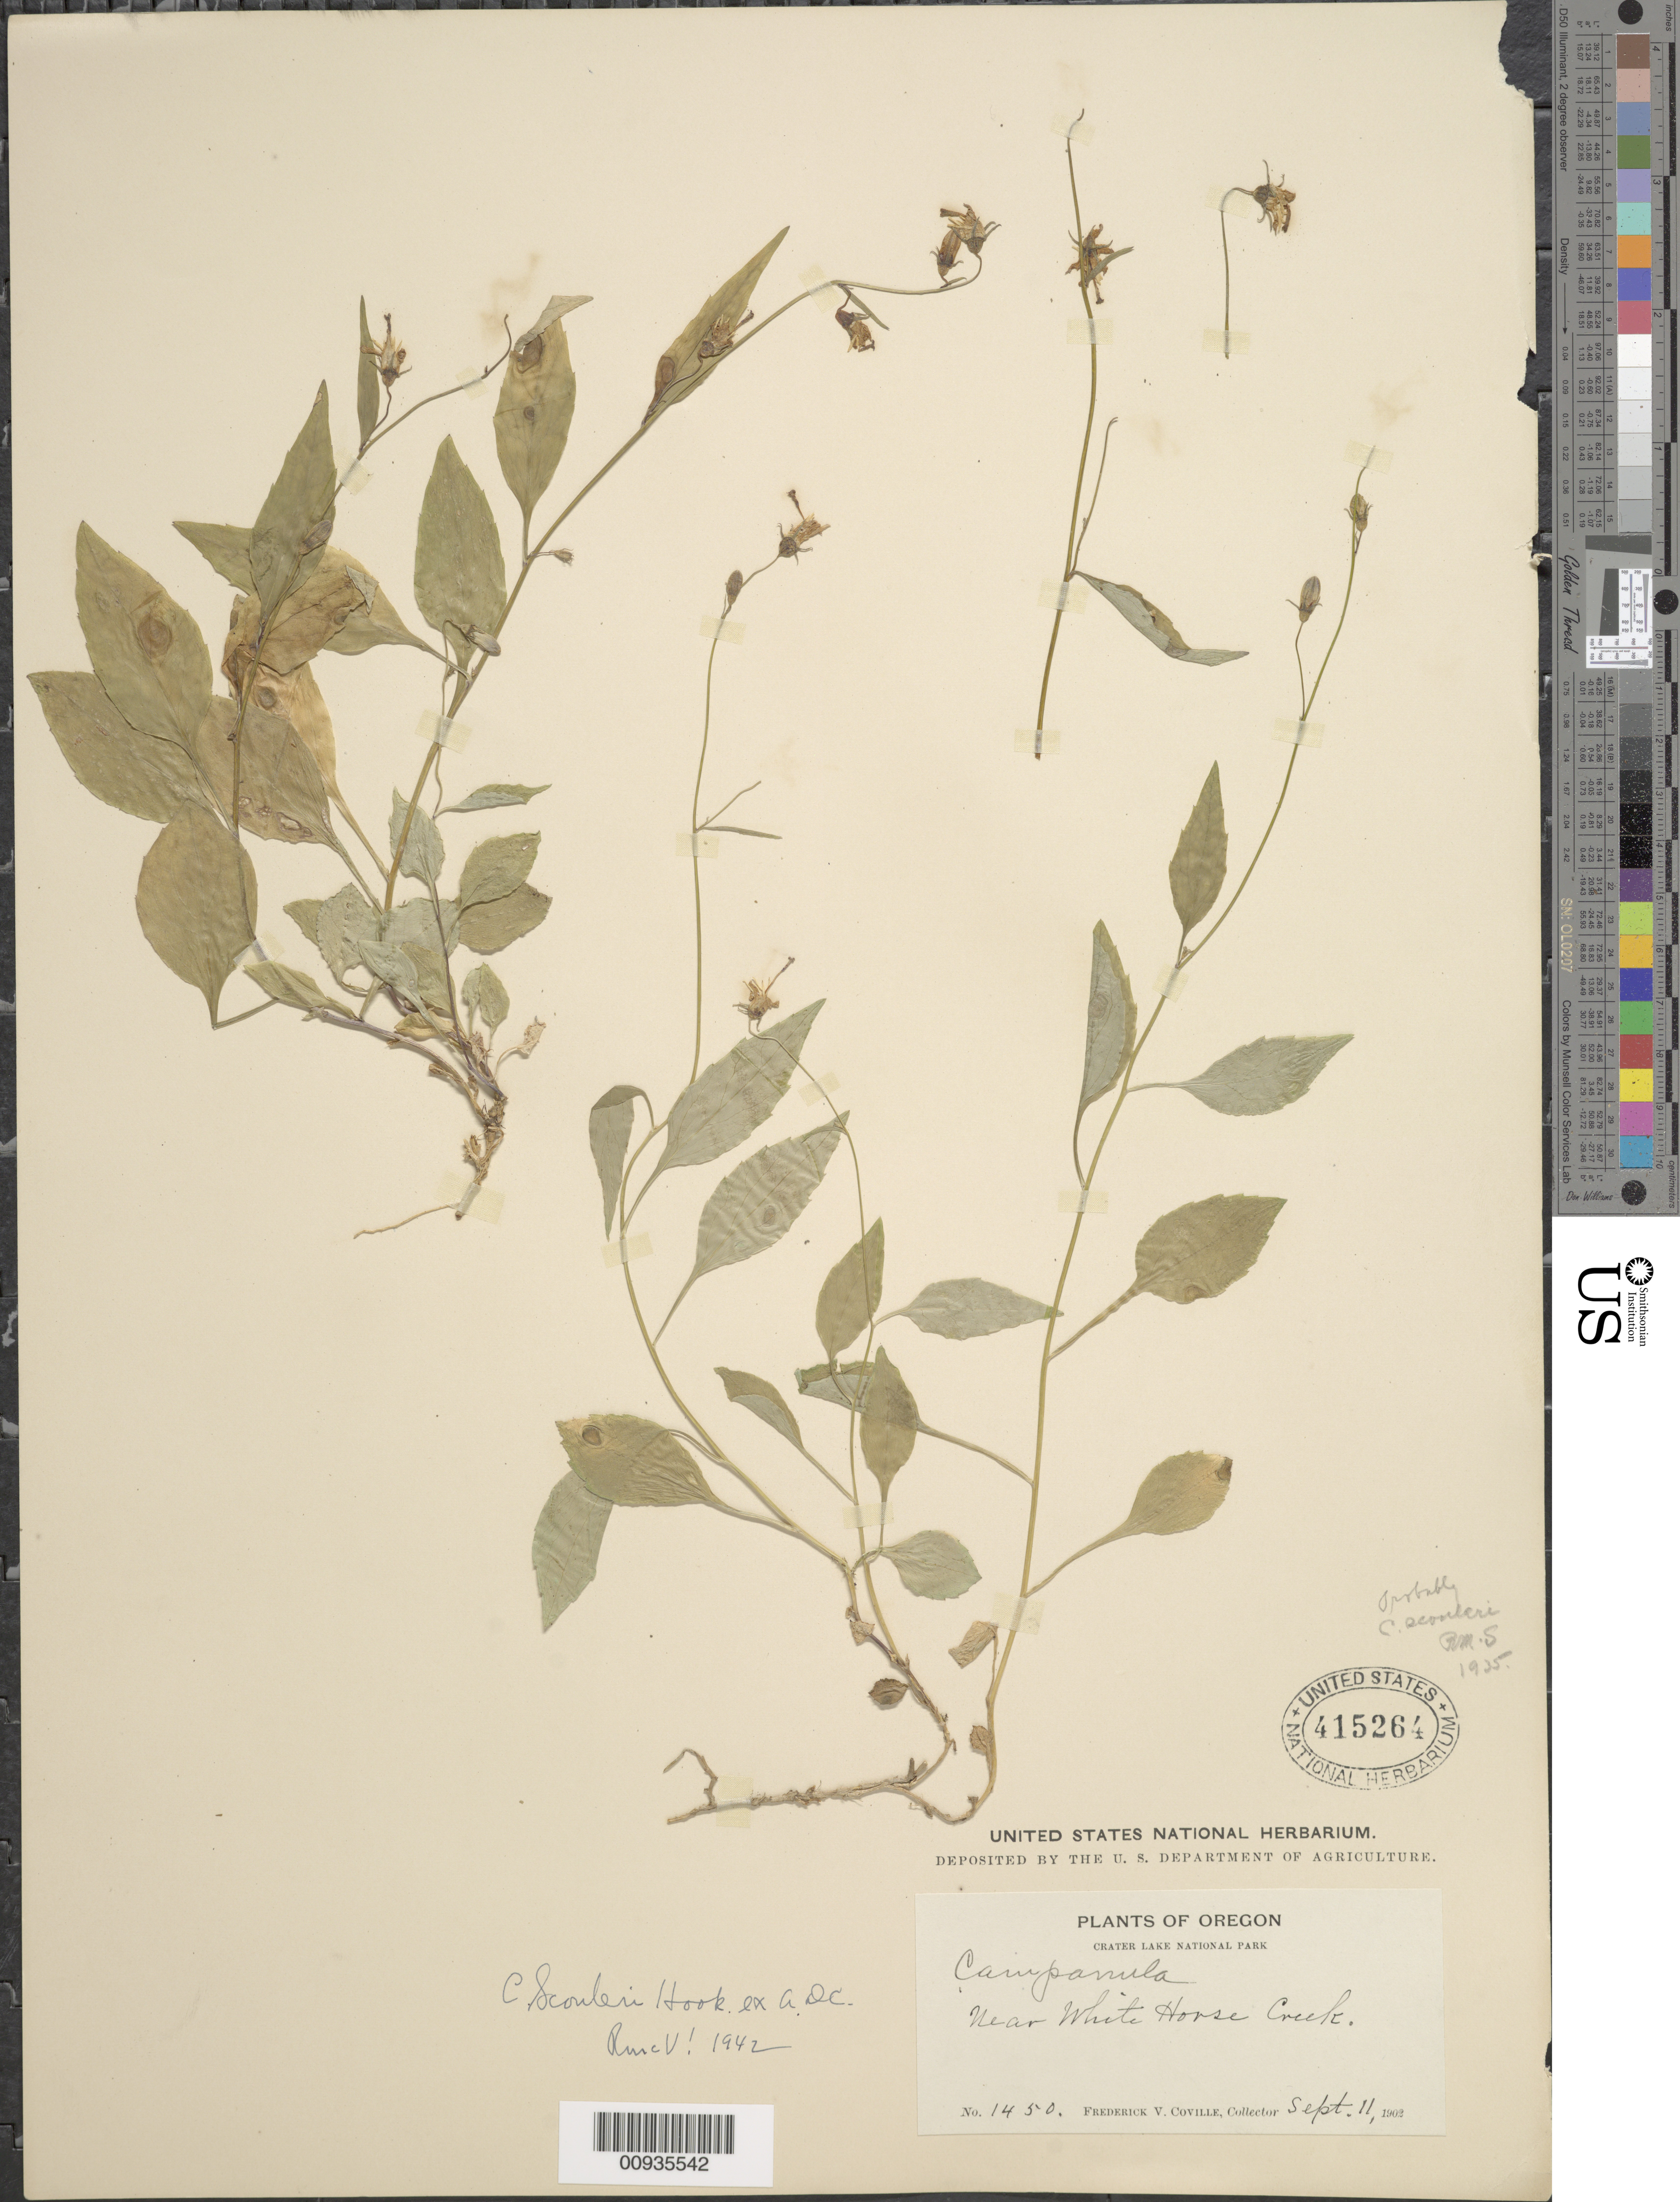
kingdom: Plantae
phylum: Tracheophyta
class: Magnoliopsida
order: Asterales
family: Campanulaceae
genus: Campanula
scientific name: Campanula scouleri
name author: Hook.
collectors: F. V. Coville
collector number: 1450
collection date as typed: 11 Sep 1902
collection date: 1902-09-11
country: United States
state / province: Oregon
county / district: Klamath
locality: Crater Lake National Park, near White Horse Creek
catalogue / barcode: US 415264